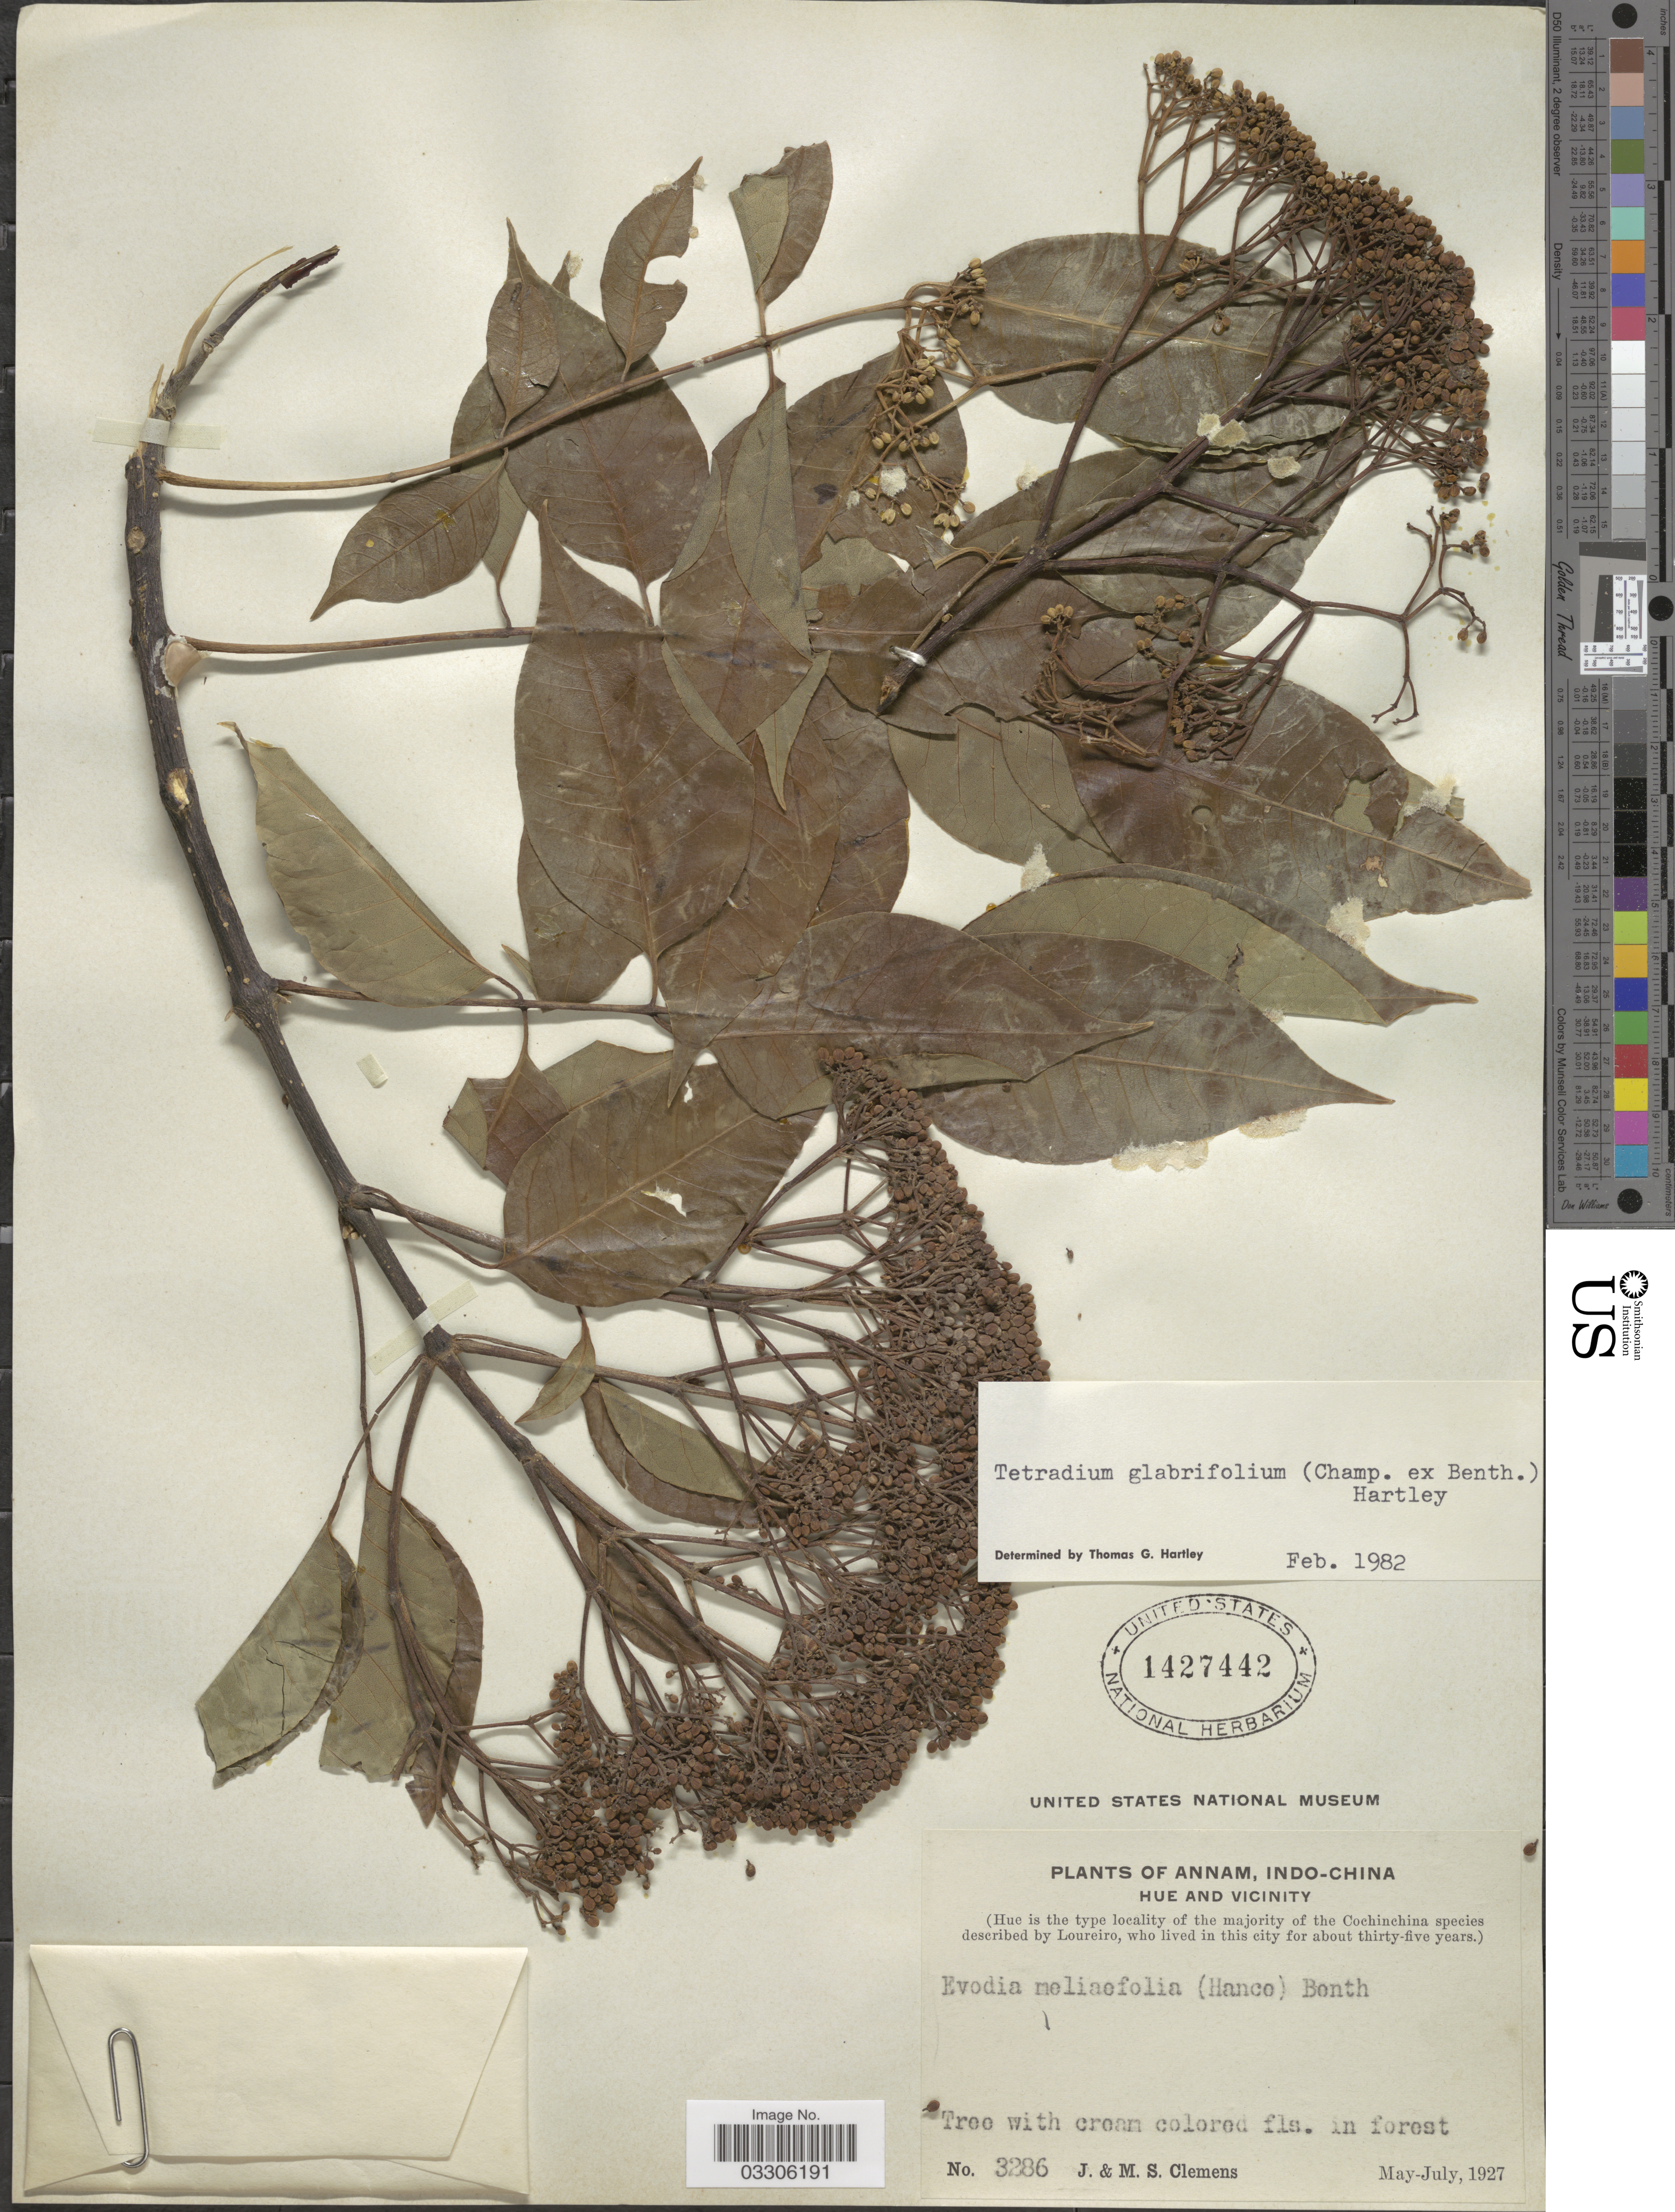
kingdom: Plantae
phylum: Tracheophyta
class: Magnoliopsida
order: Sapindales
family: Rutaceae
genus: Tetradium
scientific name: Tetradium glabrifolium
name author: (Champ. ex Benth.) T.G. Hartley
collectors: J. Clemens & M. S. Clemens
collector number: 3286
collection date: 1927-05/1927-07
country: Vietnam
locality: Annam, Indo-China. Hue and vicinity.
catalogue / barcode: US 1427442